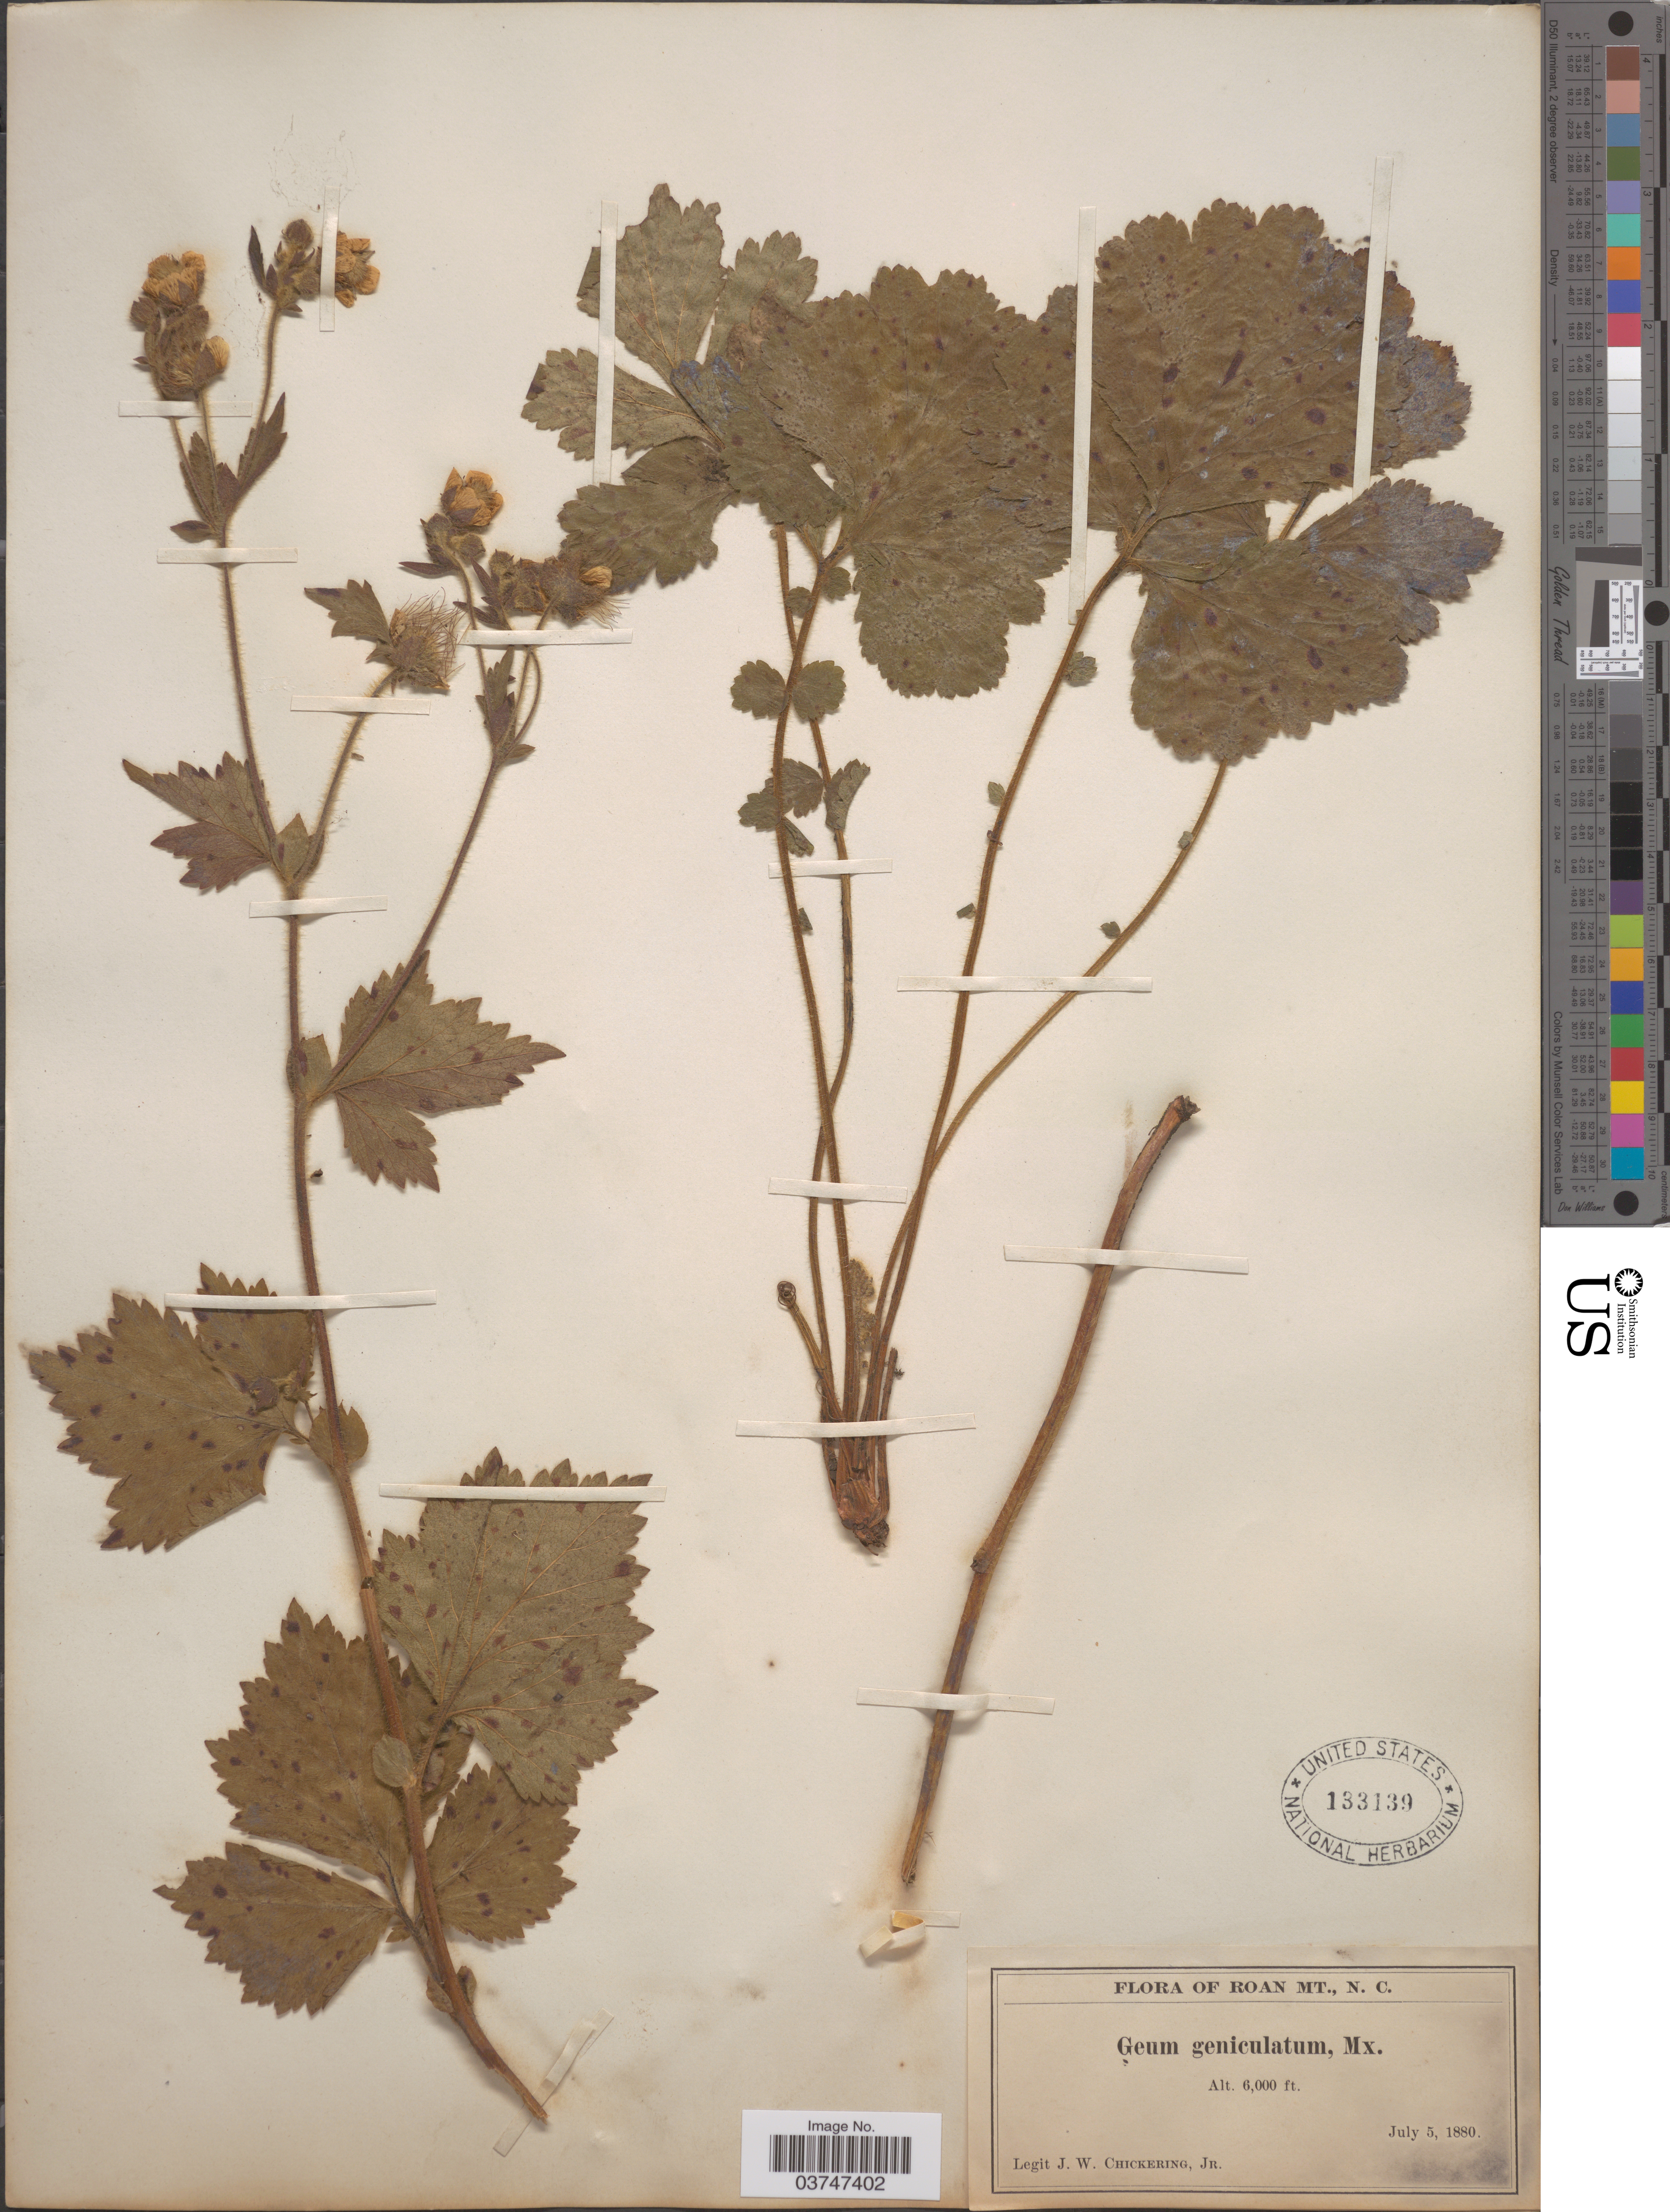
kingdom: Plantae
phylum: Tracheophyta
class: Magnoliopsida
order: Rosales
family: Rosaceae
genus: Geum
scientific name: Geum geniculatum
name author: Michx.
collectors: J. W. Chickering Jr.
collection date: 1880-07-05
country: United States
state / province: North Carolina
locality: Roan Mt.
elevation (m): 1829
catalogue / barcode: US 133139